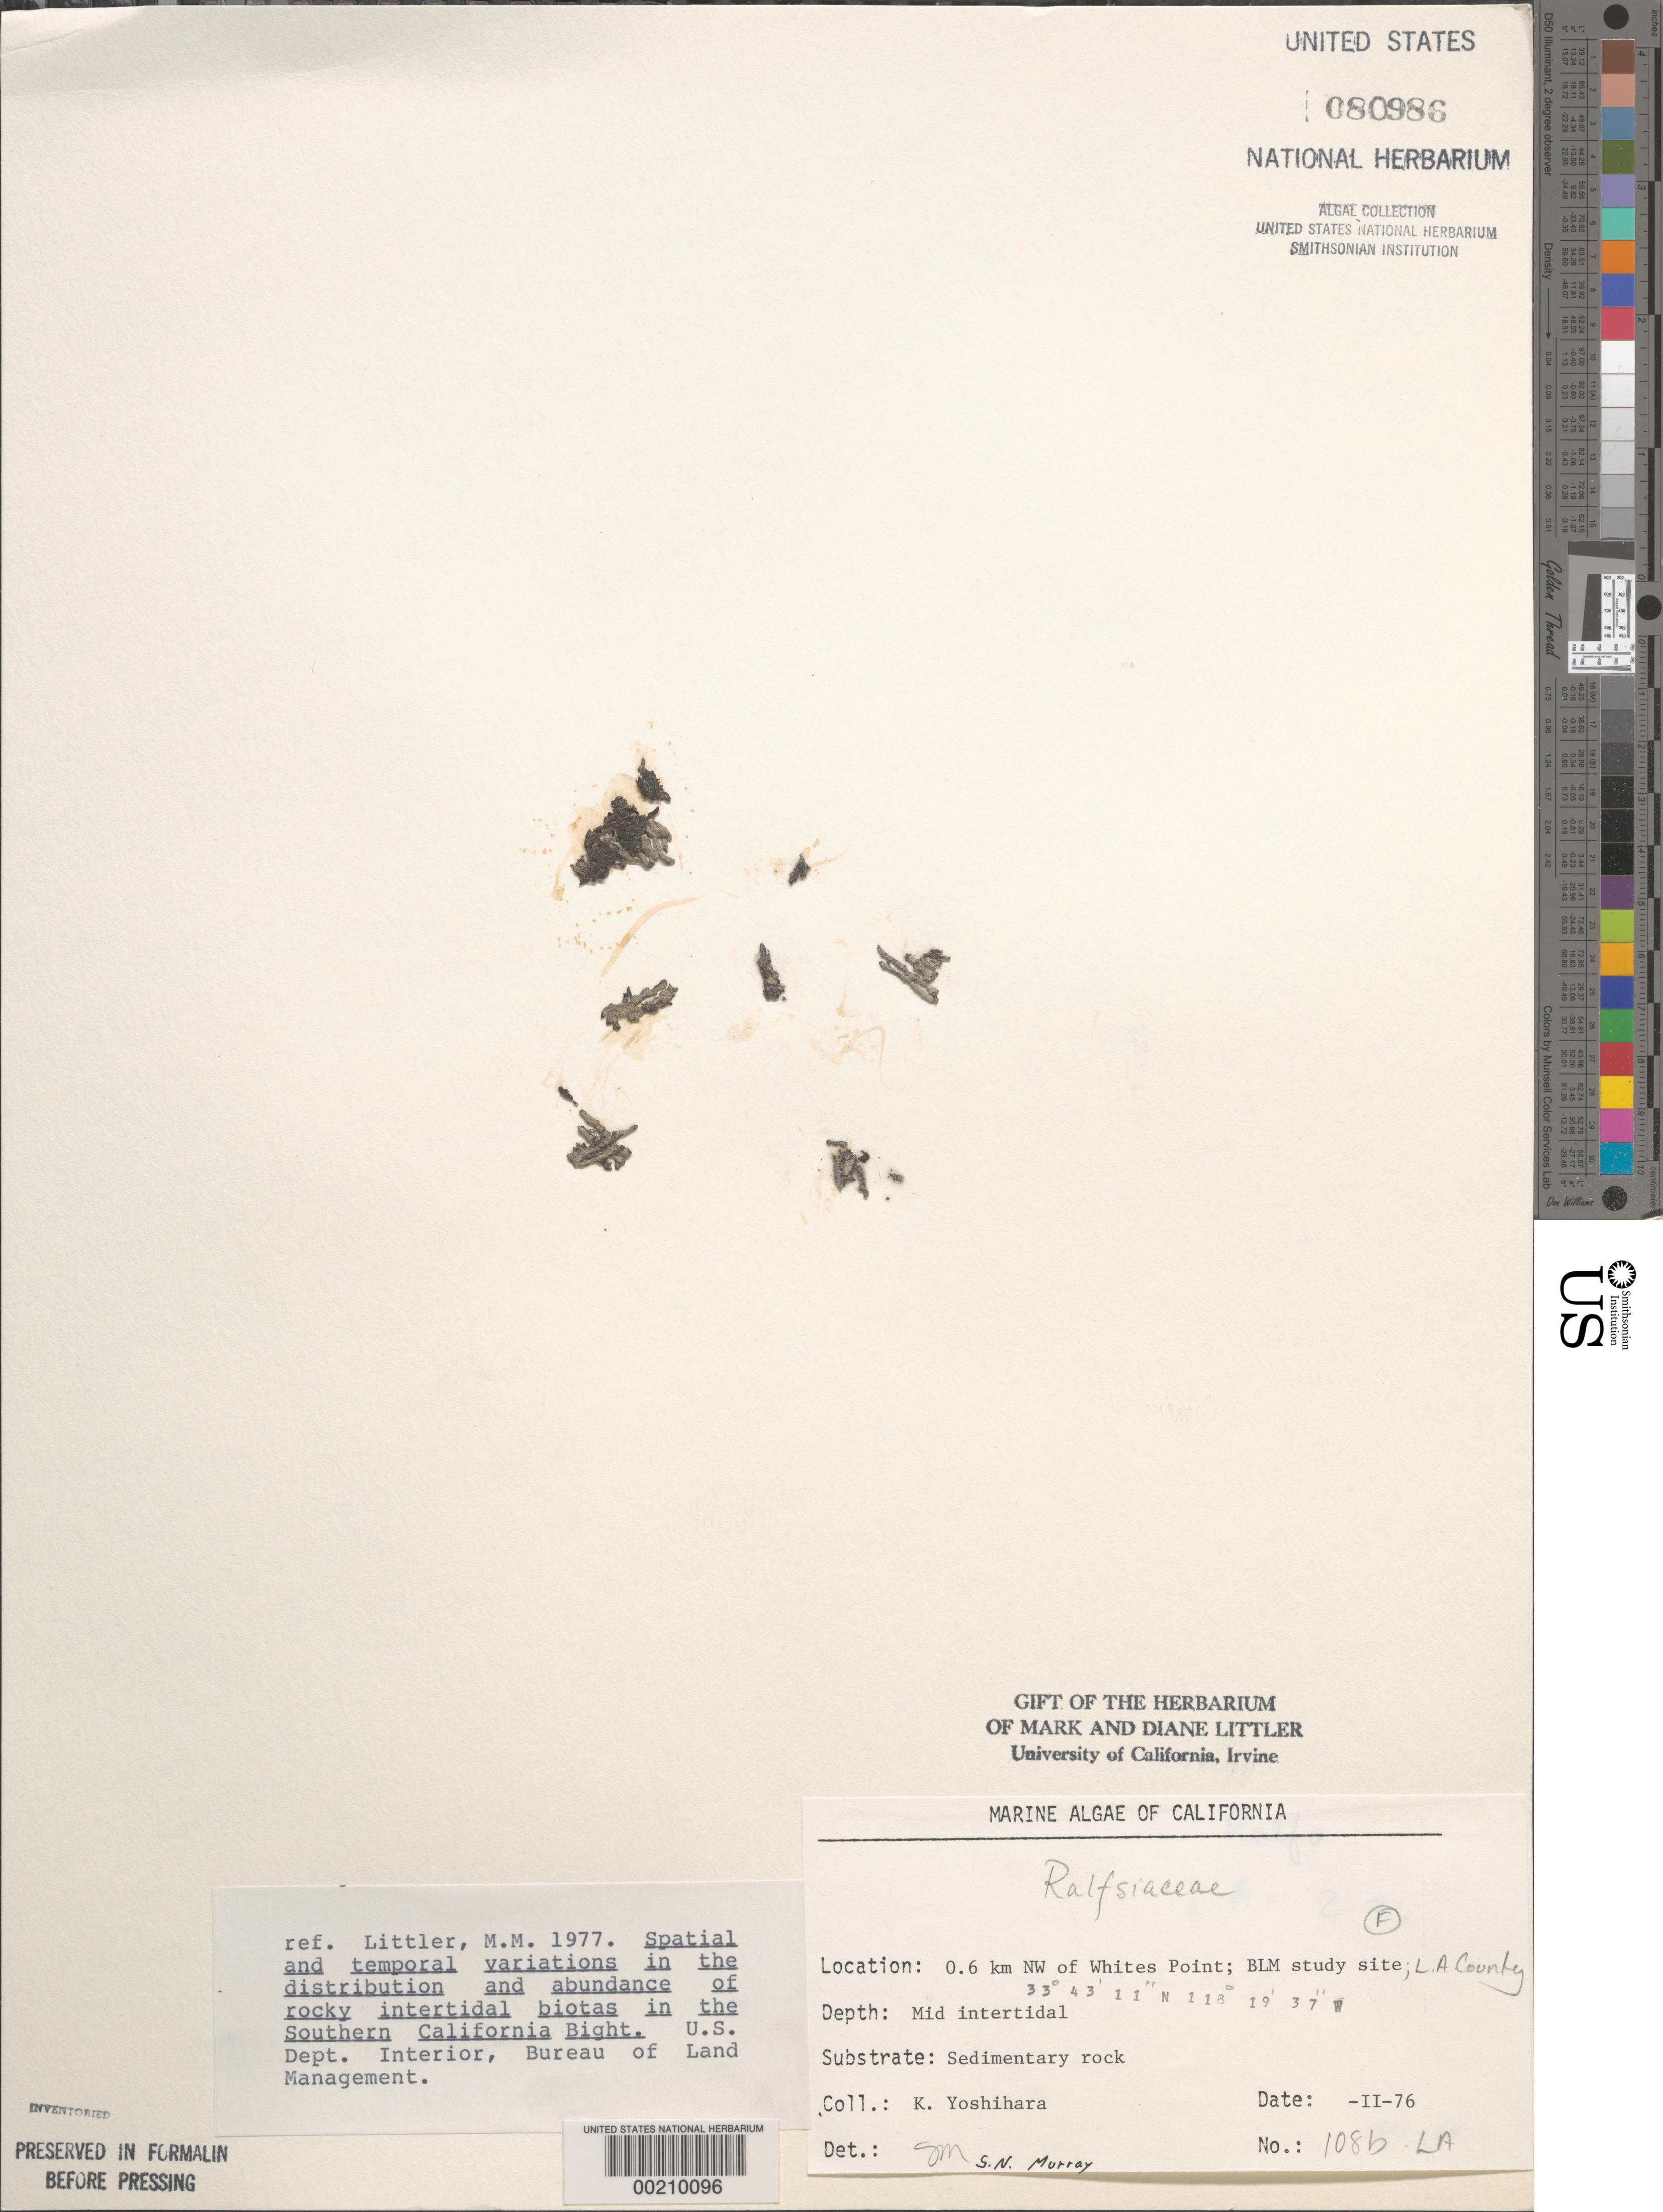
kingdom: Chromista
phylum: Ochrophyta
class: Phaeophyceae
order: Ralfsiales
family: Ralfsiaceae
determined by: Murray, S. N.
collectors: K. Yoshihara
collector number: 108b-la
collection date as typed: Feb 1976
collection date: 1976-02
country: United States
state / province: California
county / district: Los Angeles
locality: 0.6 km northwest of Whites Point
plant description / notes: BLM-SOCALBIGHT Rocky Intertidal Survey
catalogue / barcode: US 80986